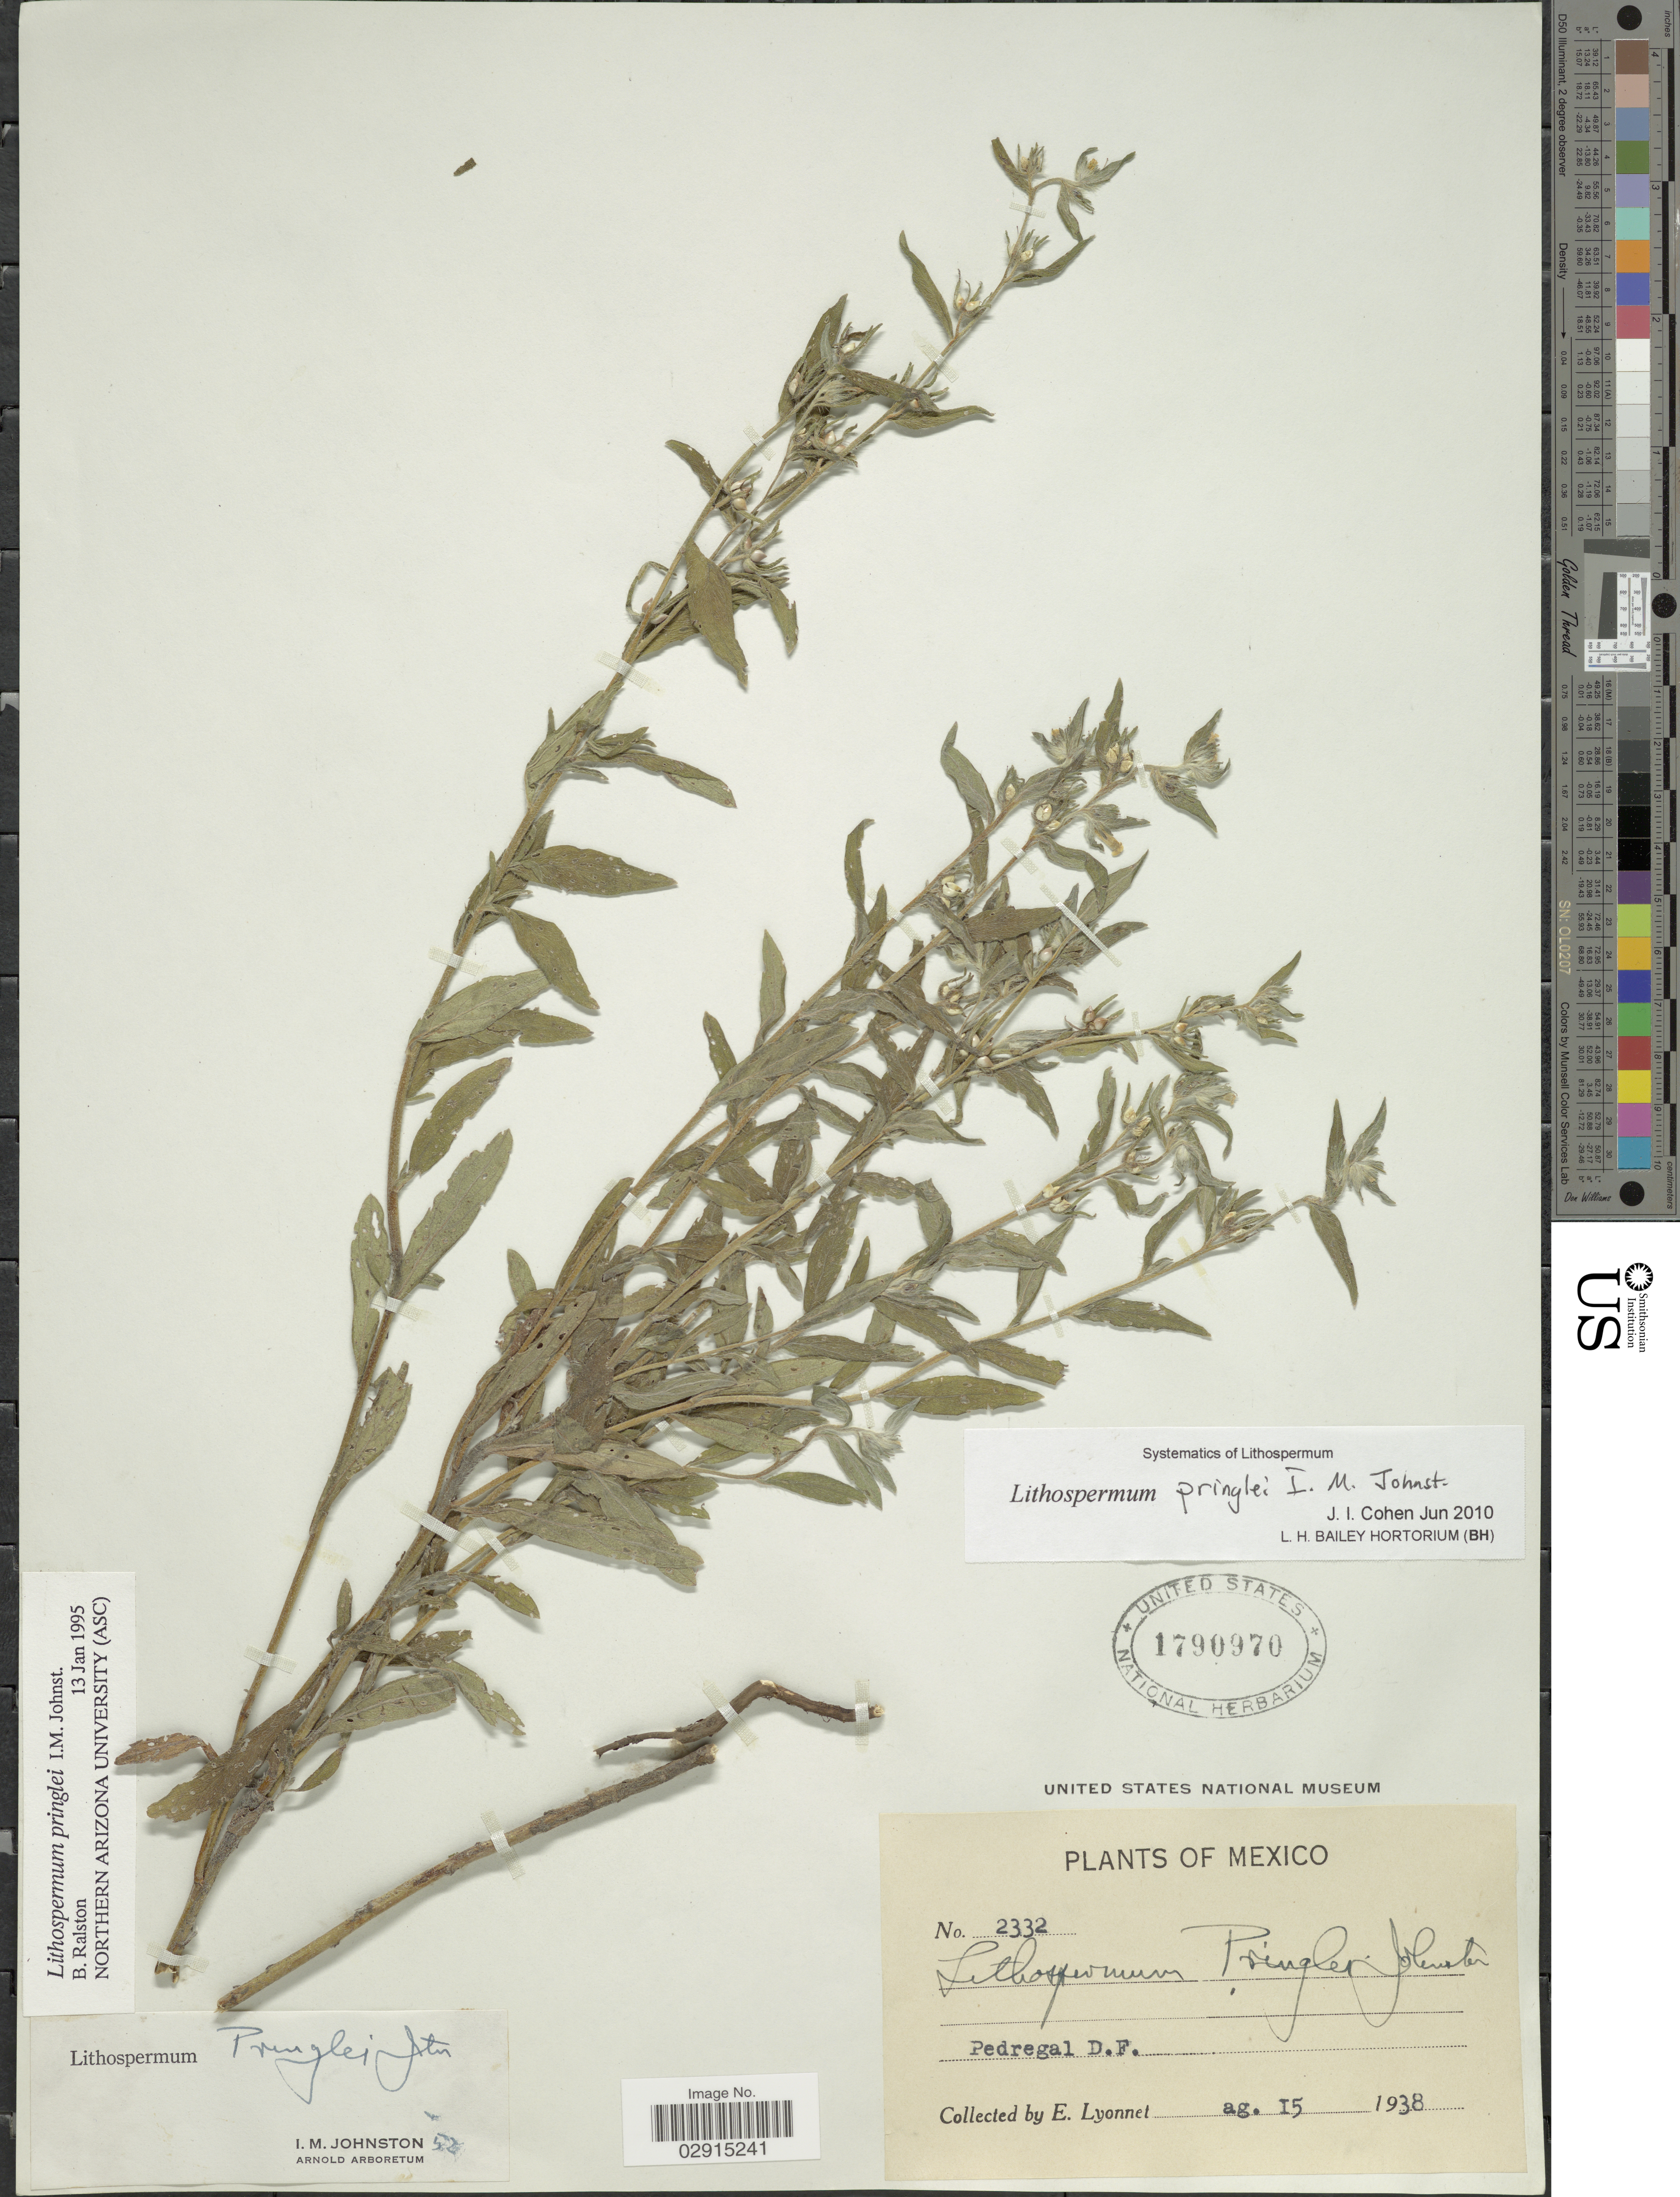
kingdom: Plantae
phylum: Tracheophyta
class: Magnoliopsida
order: Boraginales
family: Boraginaceae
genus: Lithospermum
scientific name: Lithospermum pringlei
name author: I.M. Johnst.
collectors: E. Lyonnet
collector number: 2332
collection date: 1938-08-15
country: Mexico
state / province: Distrito Federal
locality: Pedregal D.F.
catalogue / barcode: US 1790970